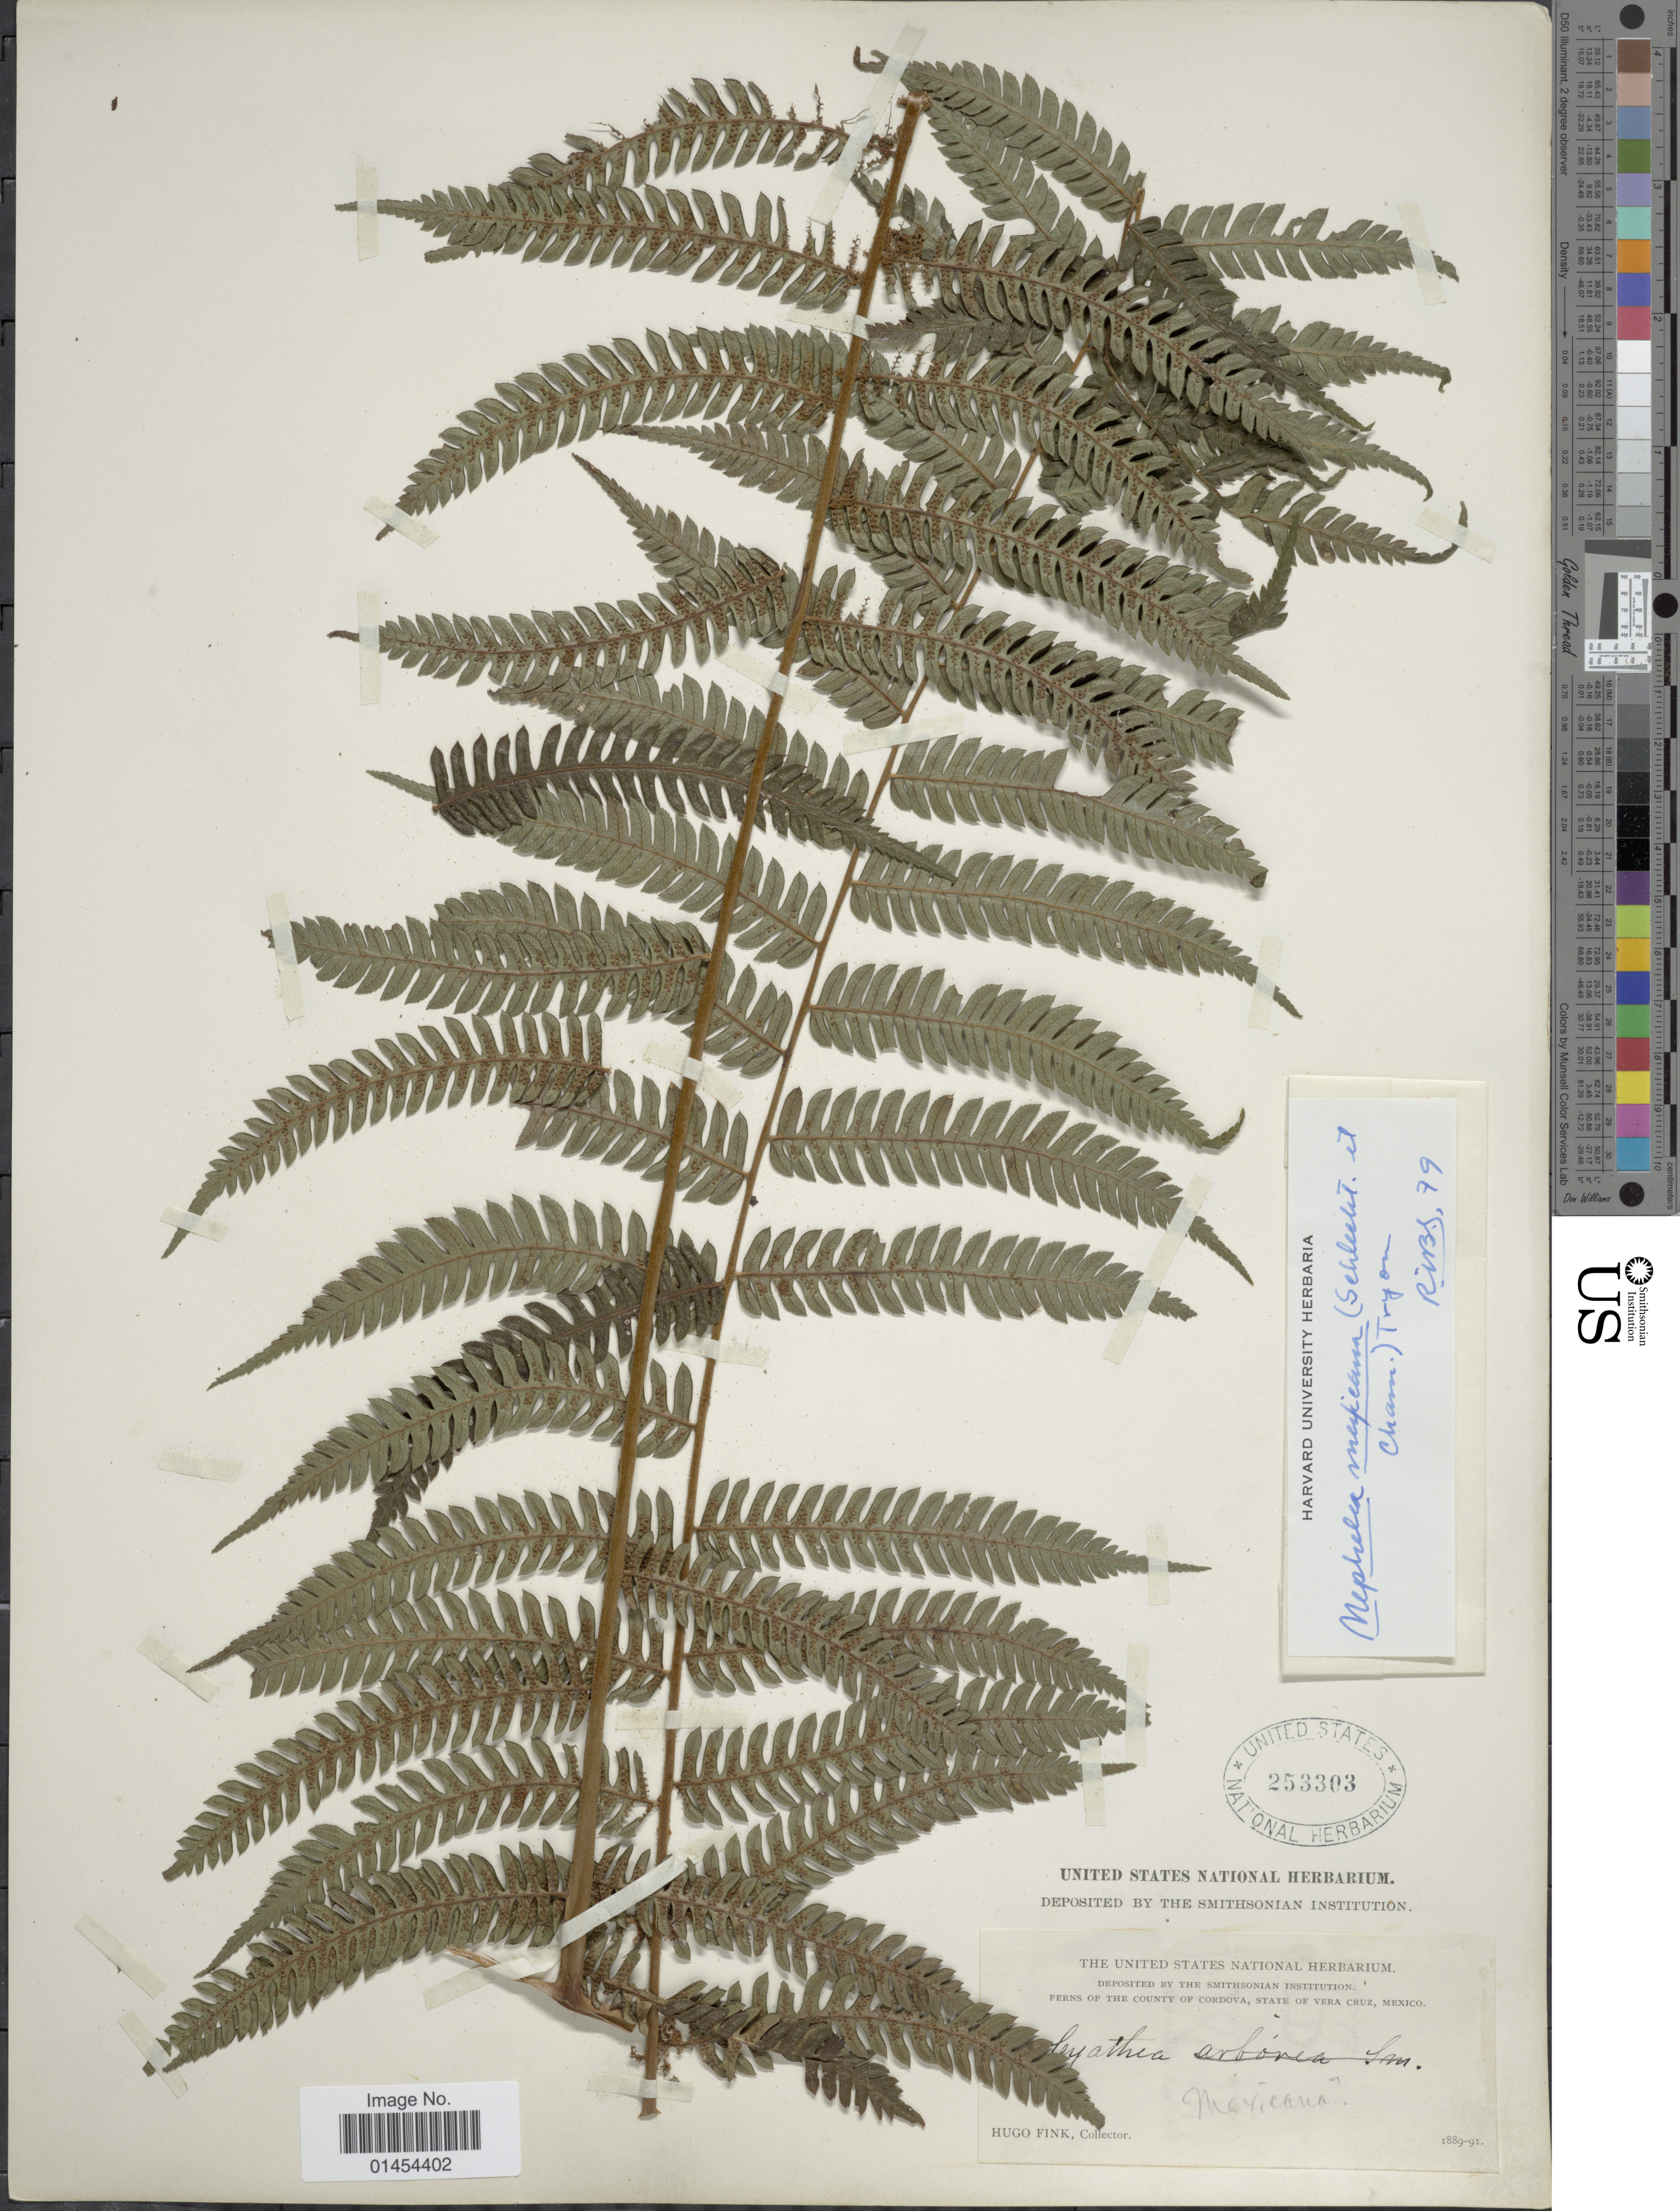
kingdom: Plantae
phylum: Tracheophyta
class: Polypodiopsida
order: Cyatheales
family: Cyatheaceae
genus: Alsophila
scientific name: Alsophila firma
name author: (Baker) D.S. Conant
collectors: H. Fink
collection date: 1889/1891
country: Mexico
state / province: Veracruz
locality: Ferns of the County of Cordova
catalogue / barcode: US 253303